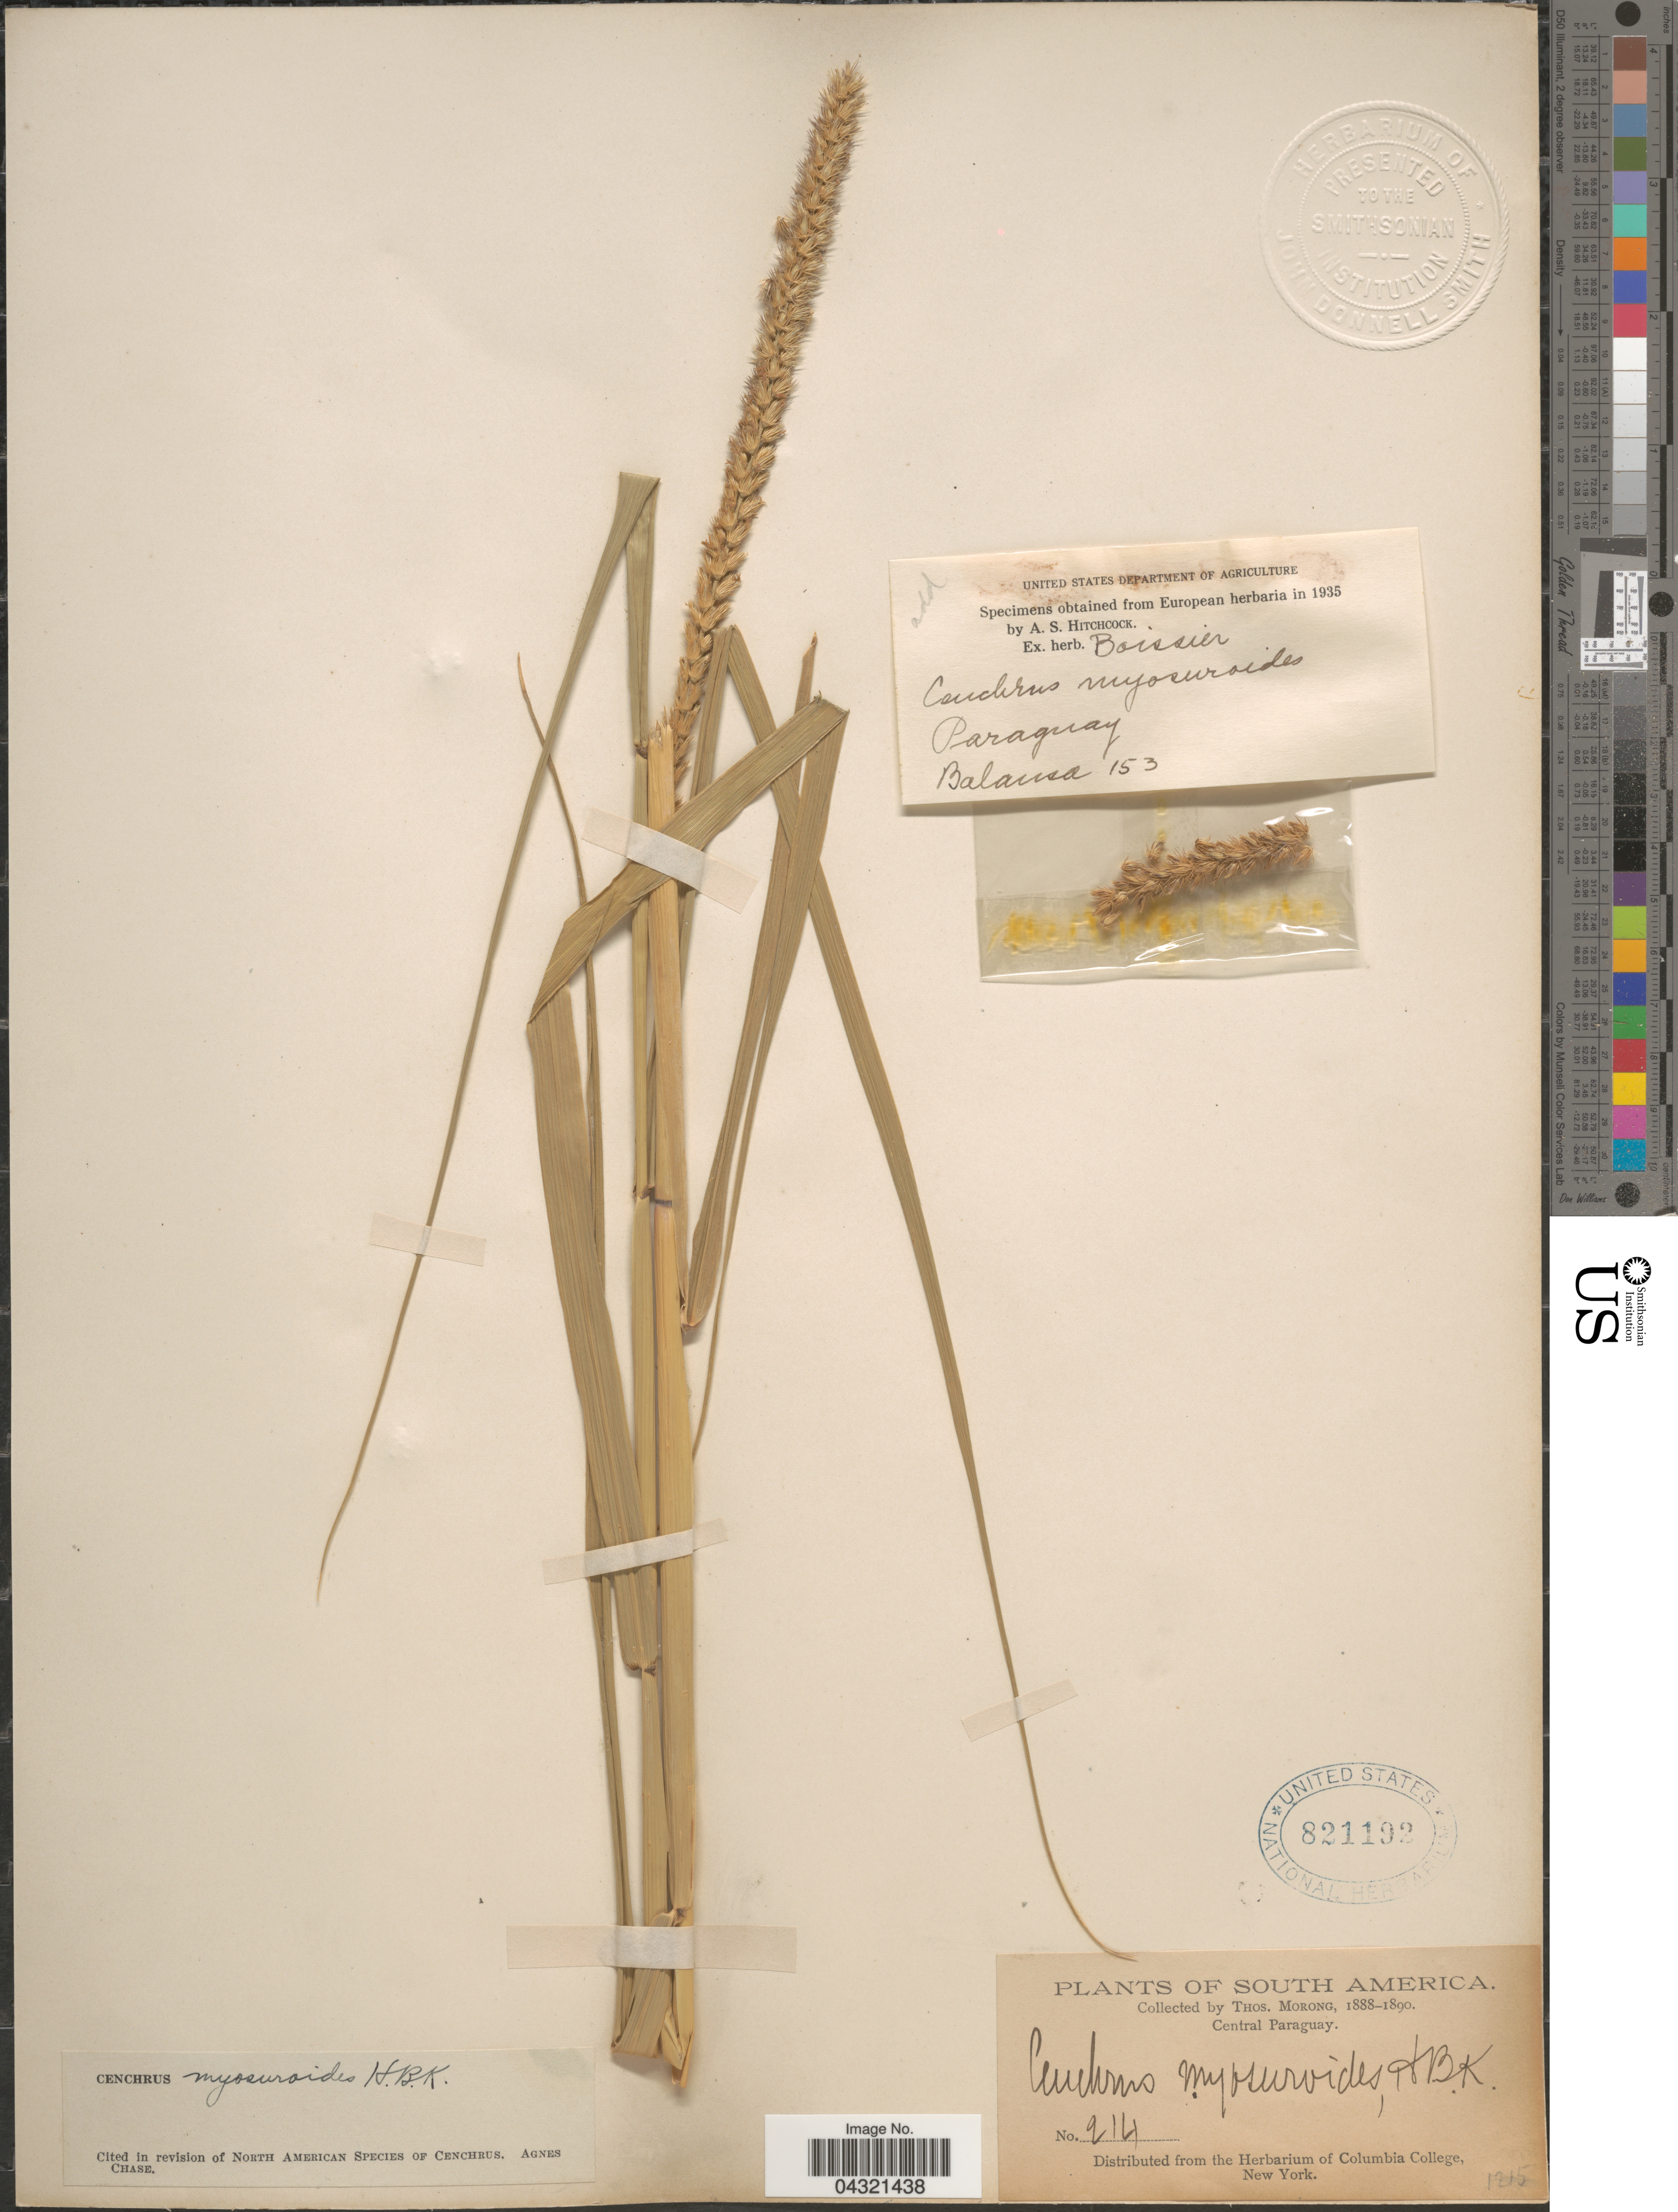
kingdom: Plantae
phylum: Tracheophyta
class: Liliopsida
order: Poales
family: Poaceae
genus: Cenchrus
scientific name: Cenchrus myosuroides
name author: Kunth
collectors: ex herb. T. Morong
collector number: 214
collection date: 1888/1890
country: Paraguay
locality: Central Paraguay.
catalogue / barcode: US 821192